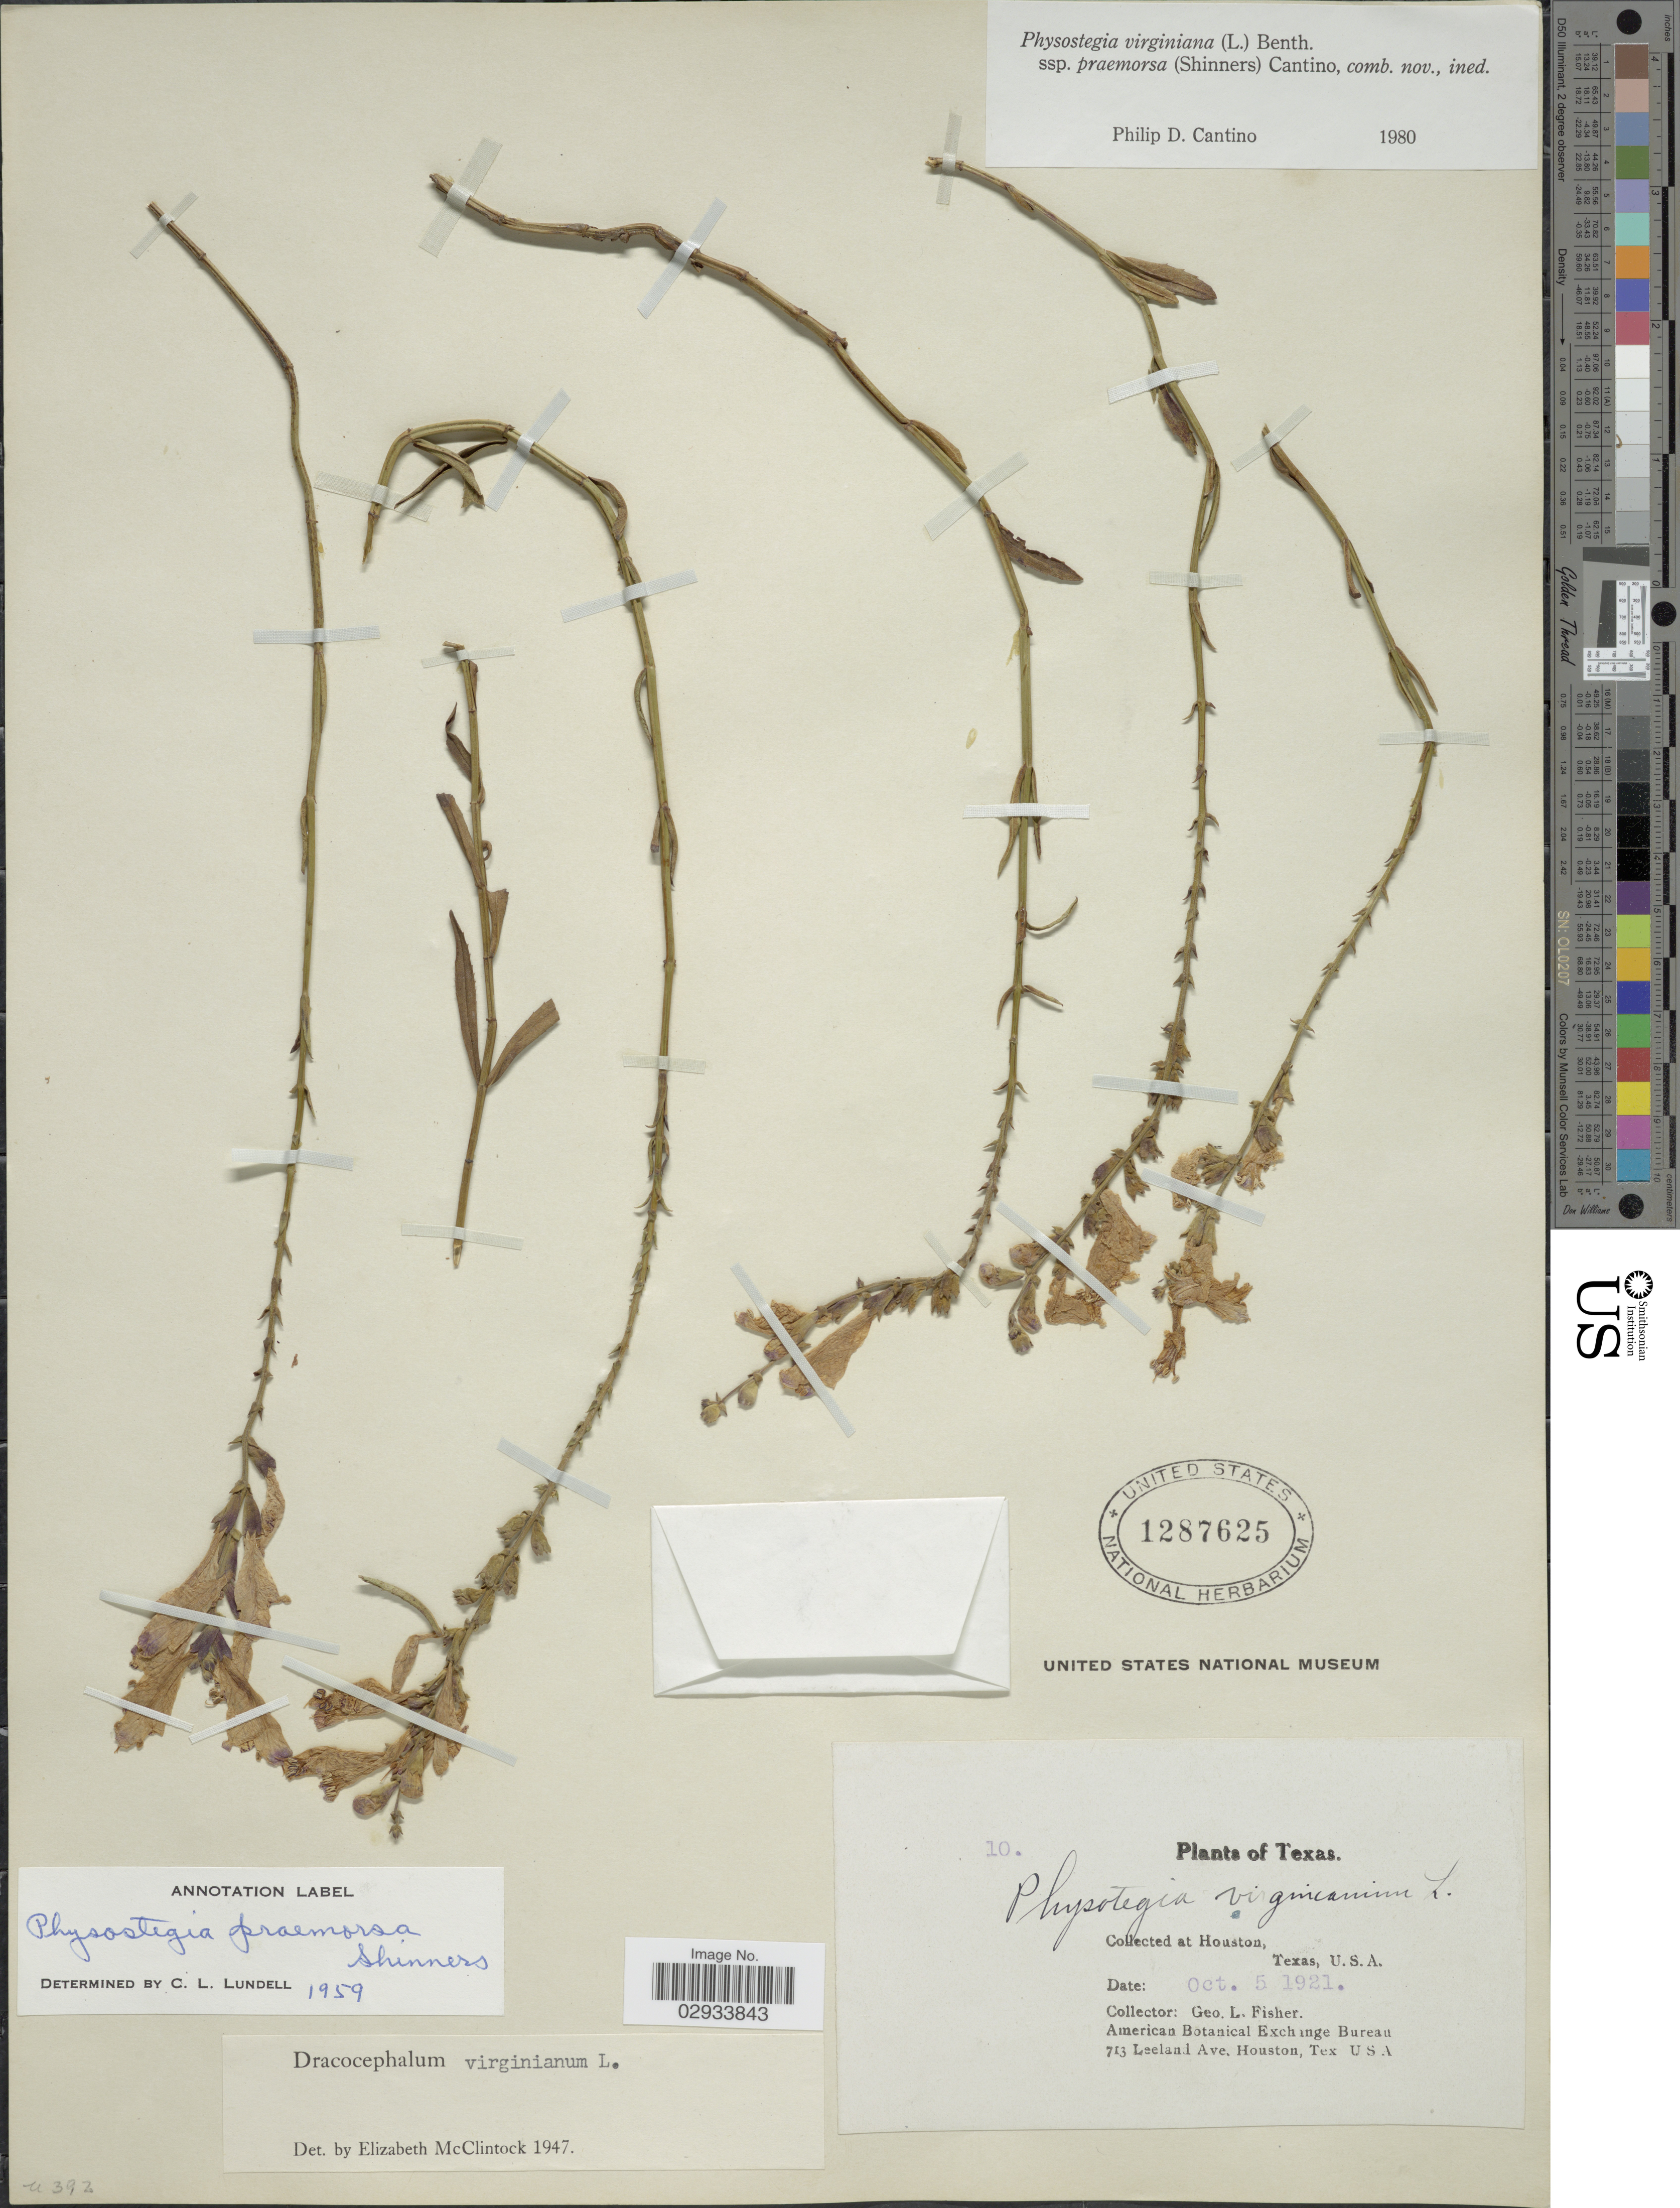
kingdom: Plantae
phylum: Tracheophyta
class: Magnoliopsida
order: Lamiales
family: Lamiaceae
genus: Physostegia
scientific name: Physostegia praemorsa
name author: Shinners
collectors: G. L. Fisher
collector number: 10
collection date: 1921-10-05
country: United States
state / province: Texas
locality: Houston, Texas.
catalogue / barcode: US 1287625